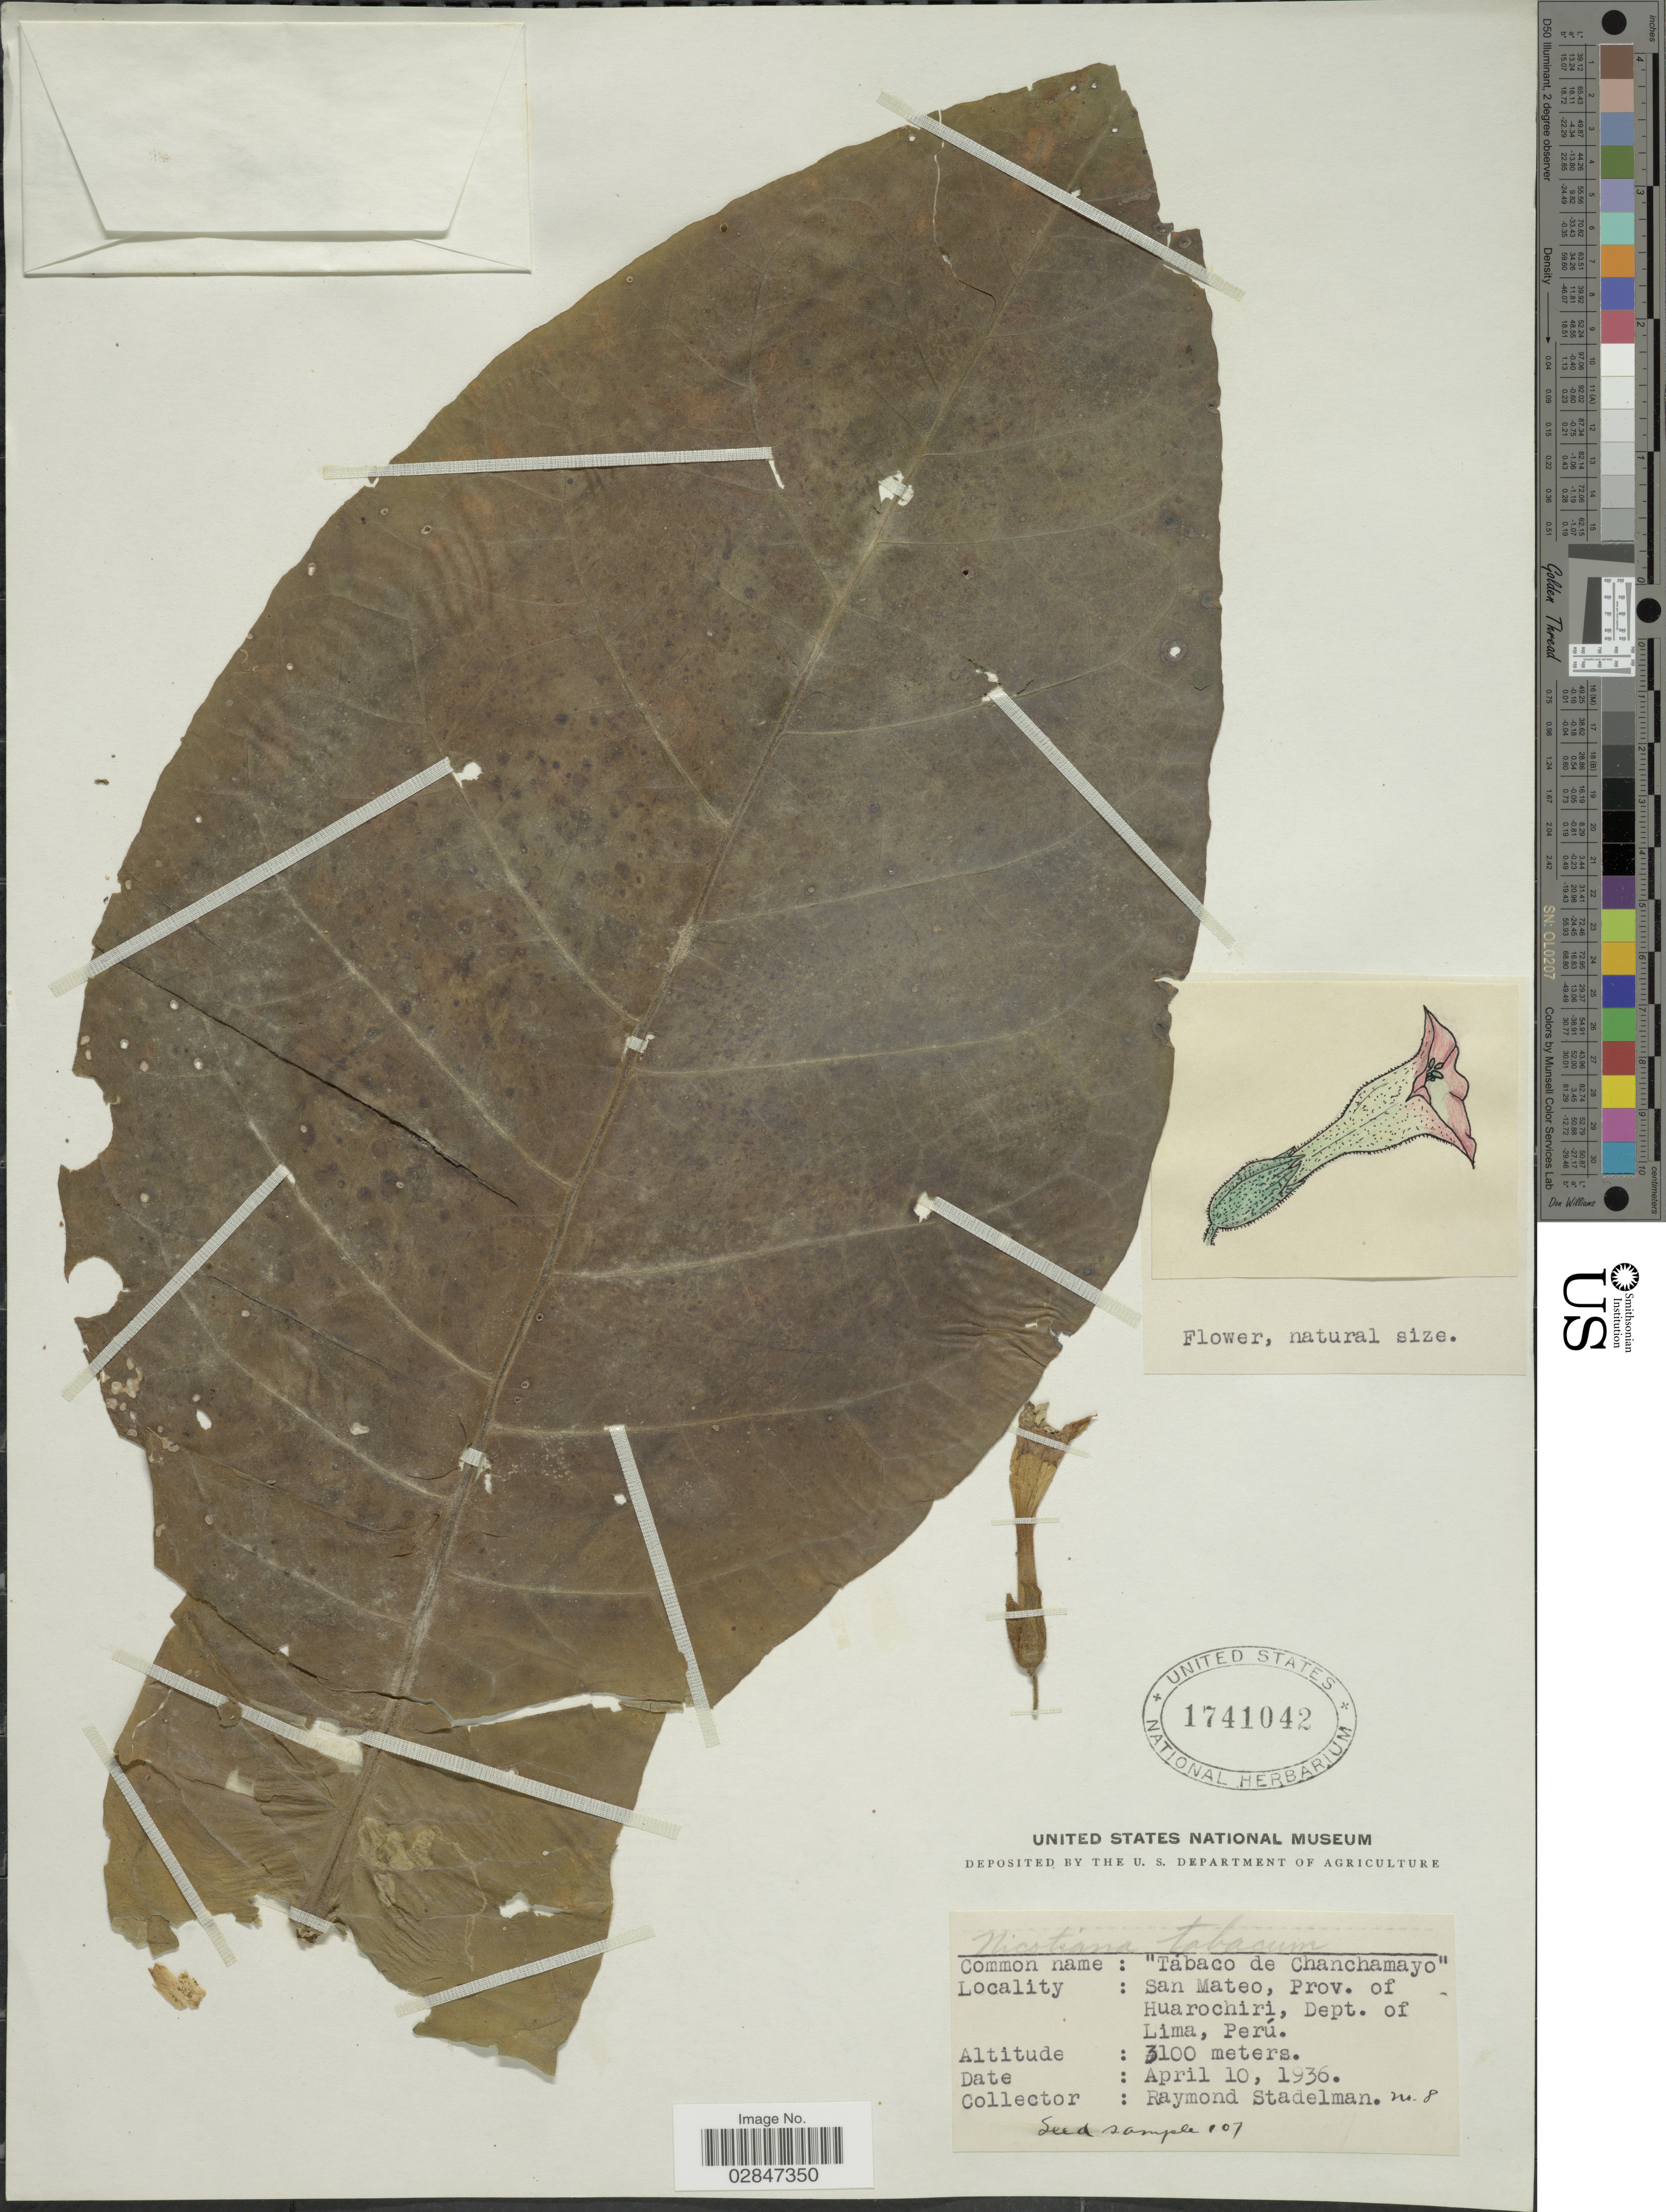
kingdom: Plantae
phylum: Tracheophyta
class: Magnoliopsida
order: Solanales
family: Solanaceae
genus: Nicotiana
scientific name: Nicotiana tabacum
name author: L.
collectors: R. Stadelman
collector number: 8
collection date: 1936-04-10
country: Peru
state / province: Lima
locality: San Mateo, Prov. of Huarochiri, Dept. of Lima, Perú.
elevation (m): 3100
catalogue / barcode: US 1741042